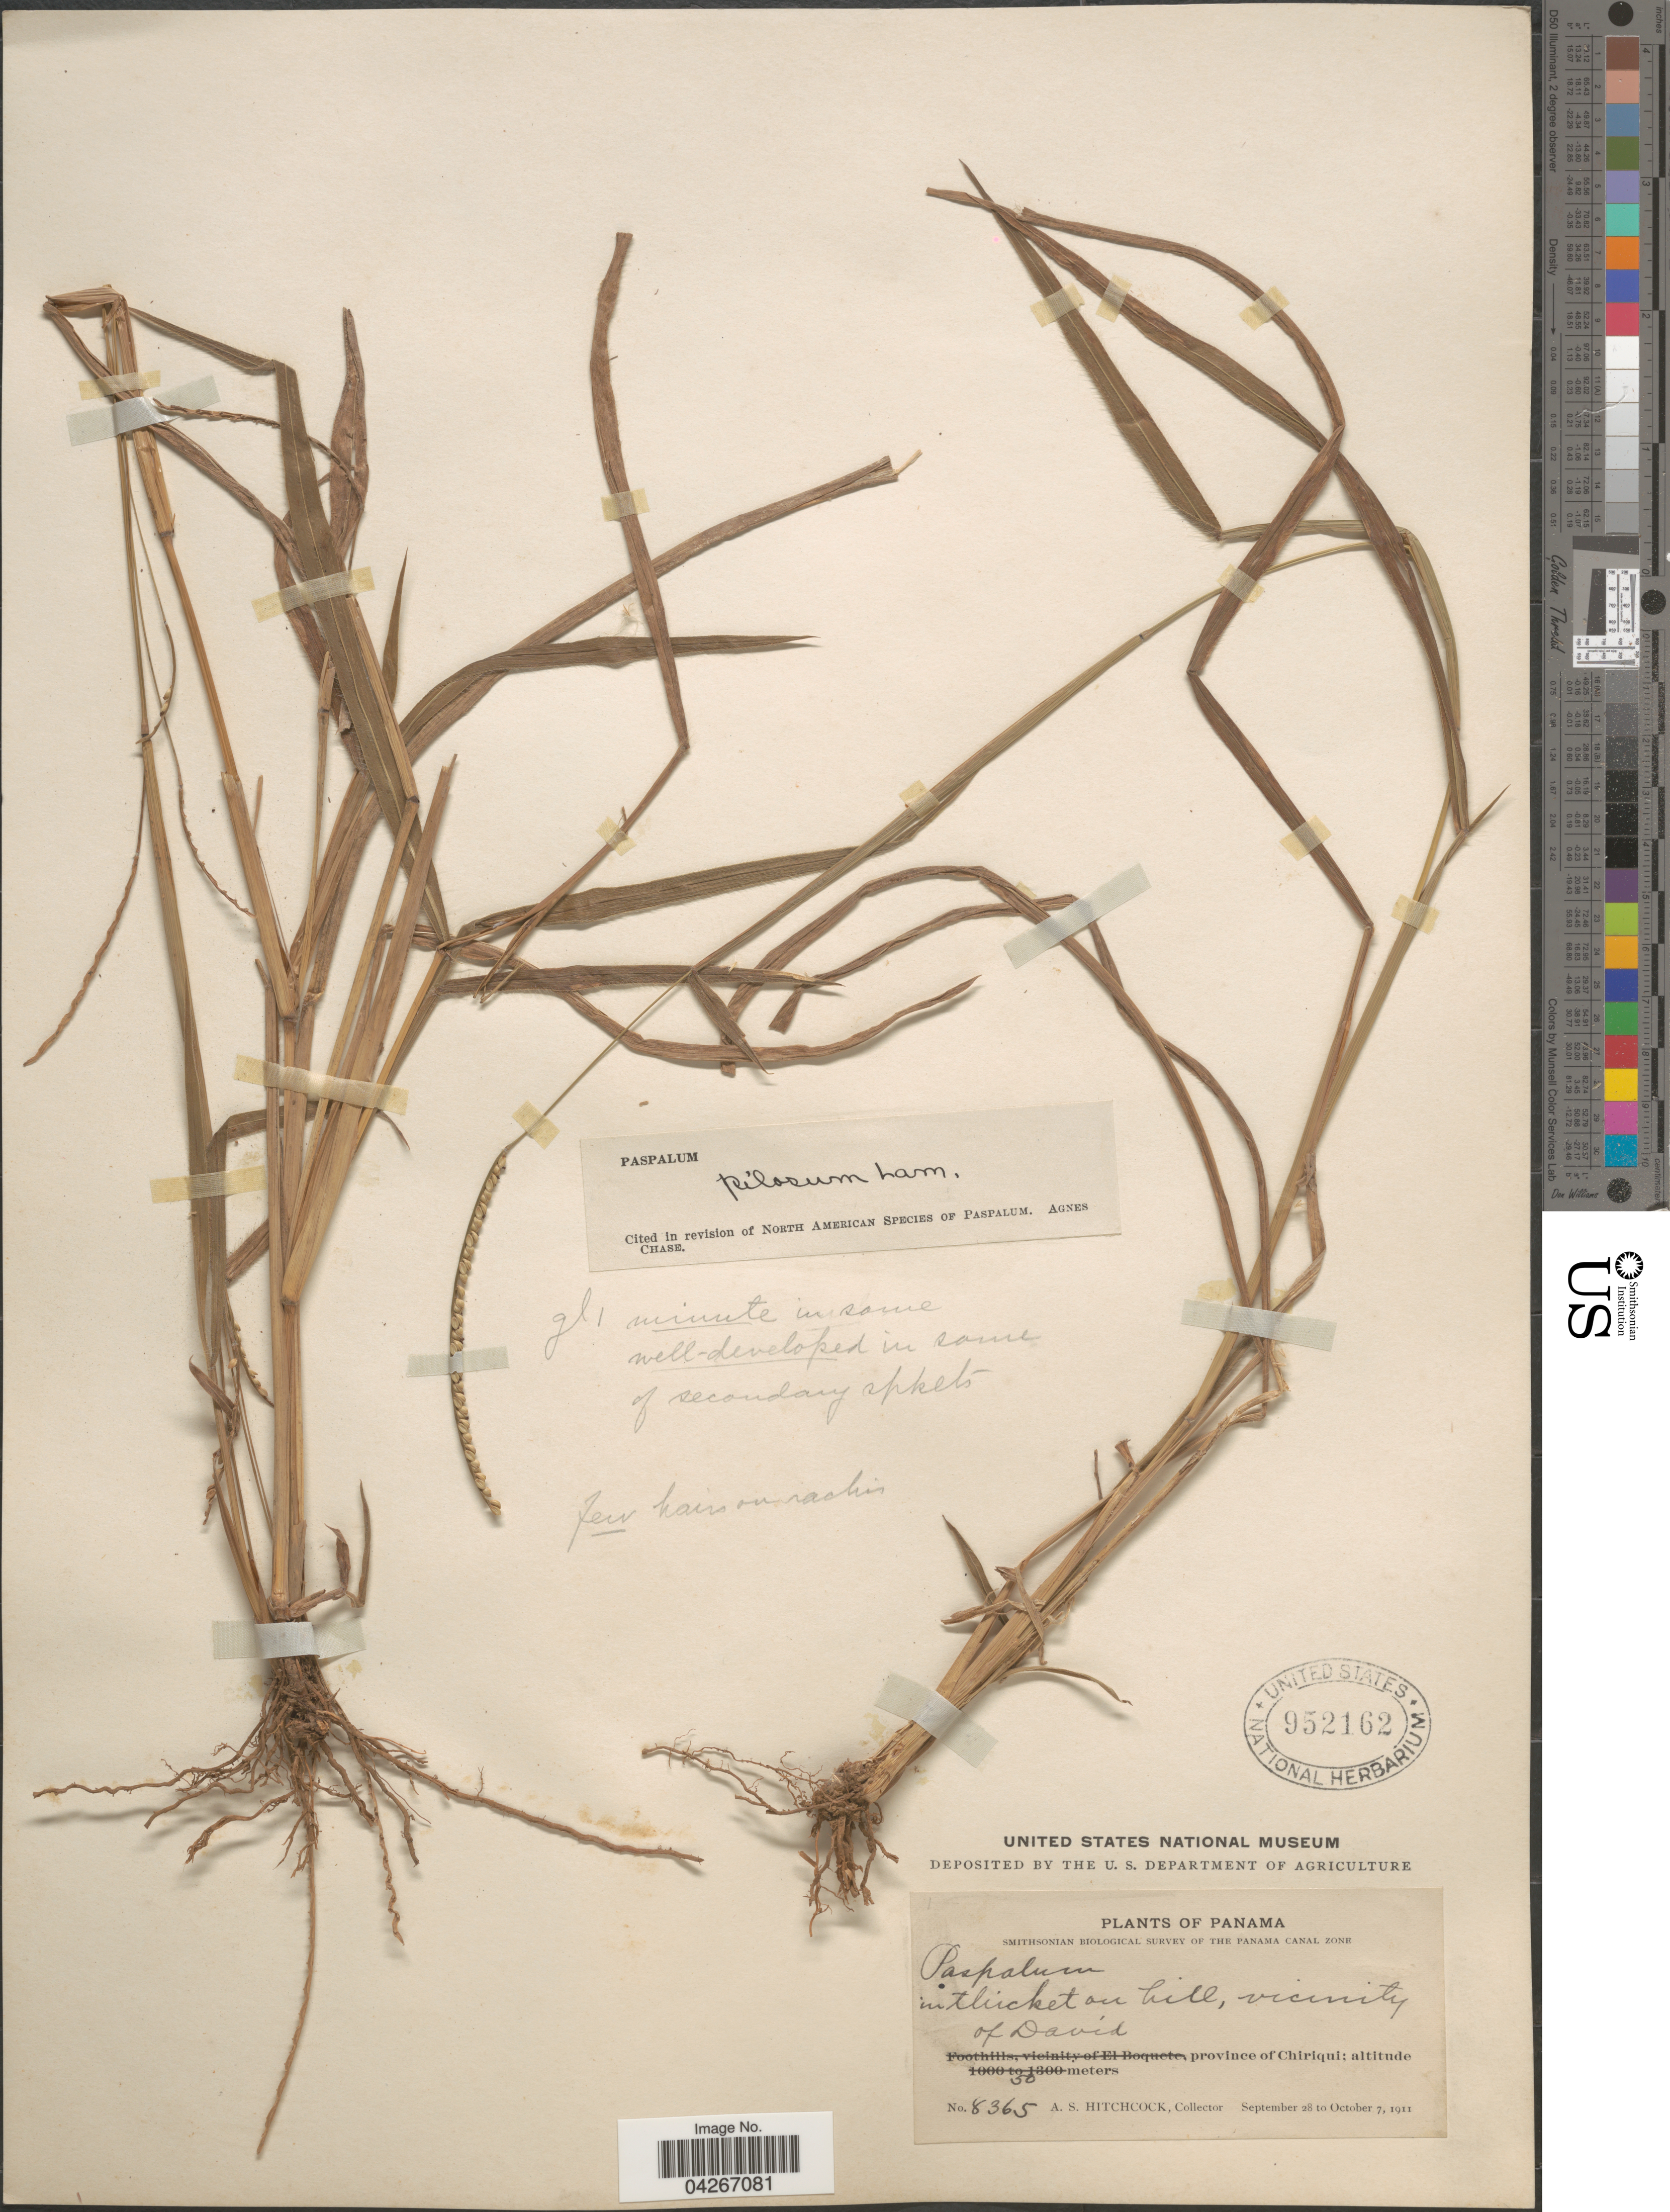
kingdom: Plantae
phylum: Tracheophyta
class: Liliopsida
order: Poales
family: Poaceae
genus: Paspalum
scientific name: Paspalum pilosum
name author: Lam.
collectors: A. S. Hitchcock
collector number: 8365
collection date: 1911-09-28/1911-10-07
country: Panama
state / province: Chiriqui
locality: Smithsonian Biological Survey Of The Panama Canal Zone. In thicket on hill, vicinity of David.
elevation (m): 50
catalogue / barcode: US 952162